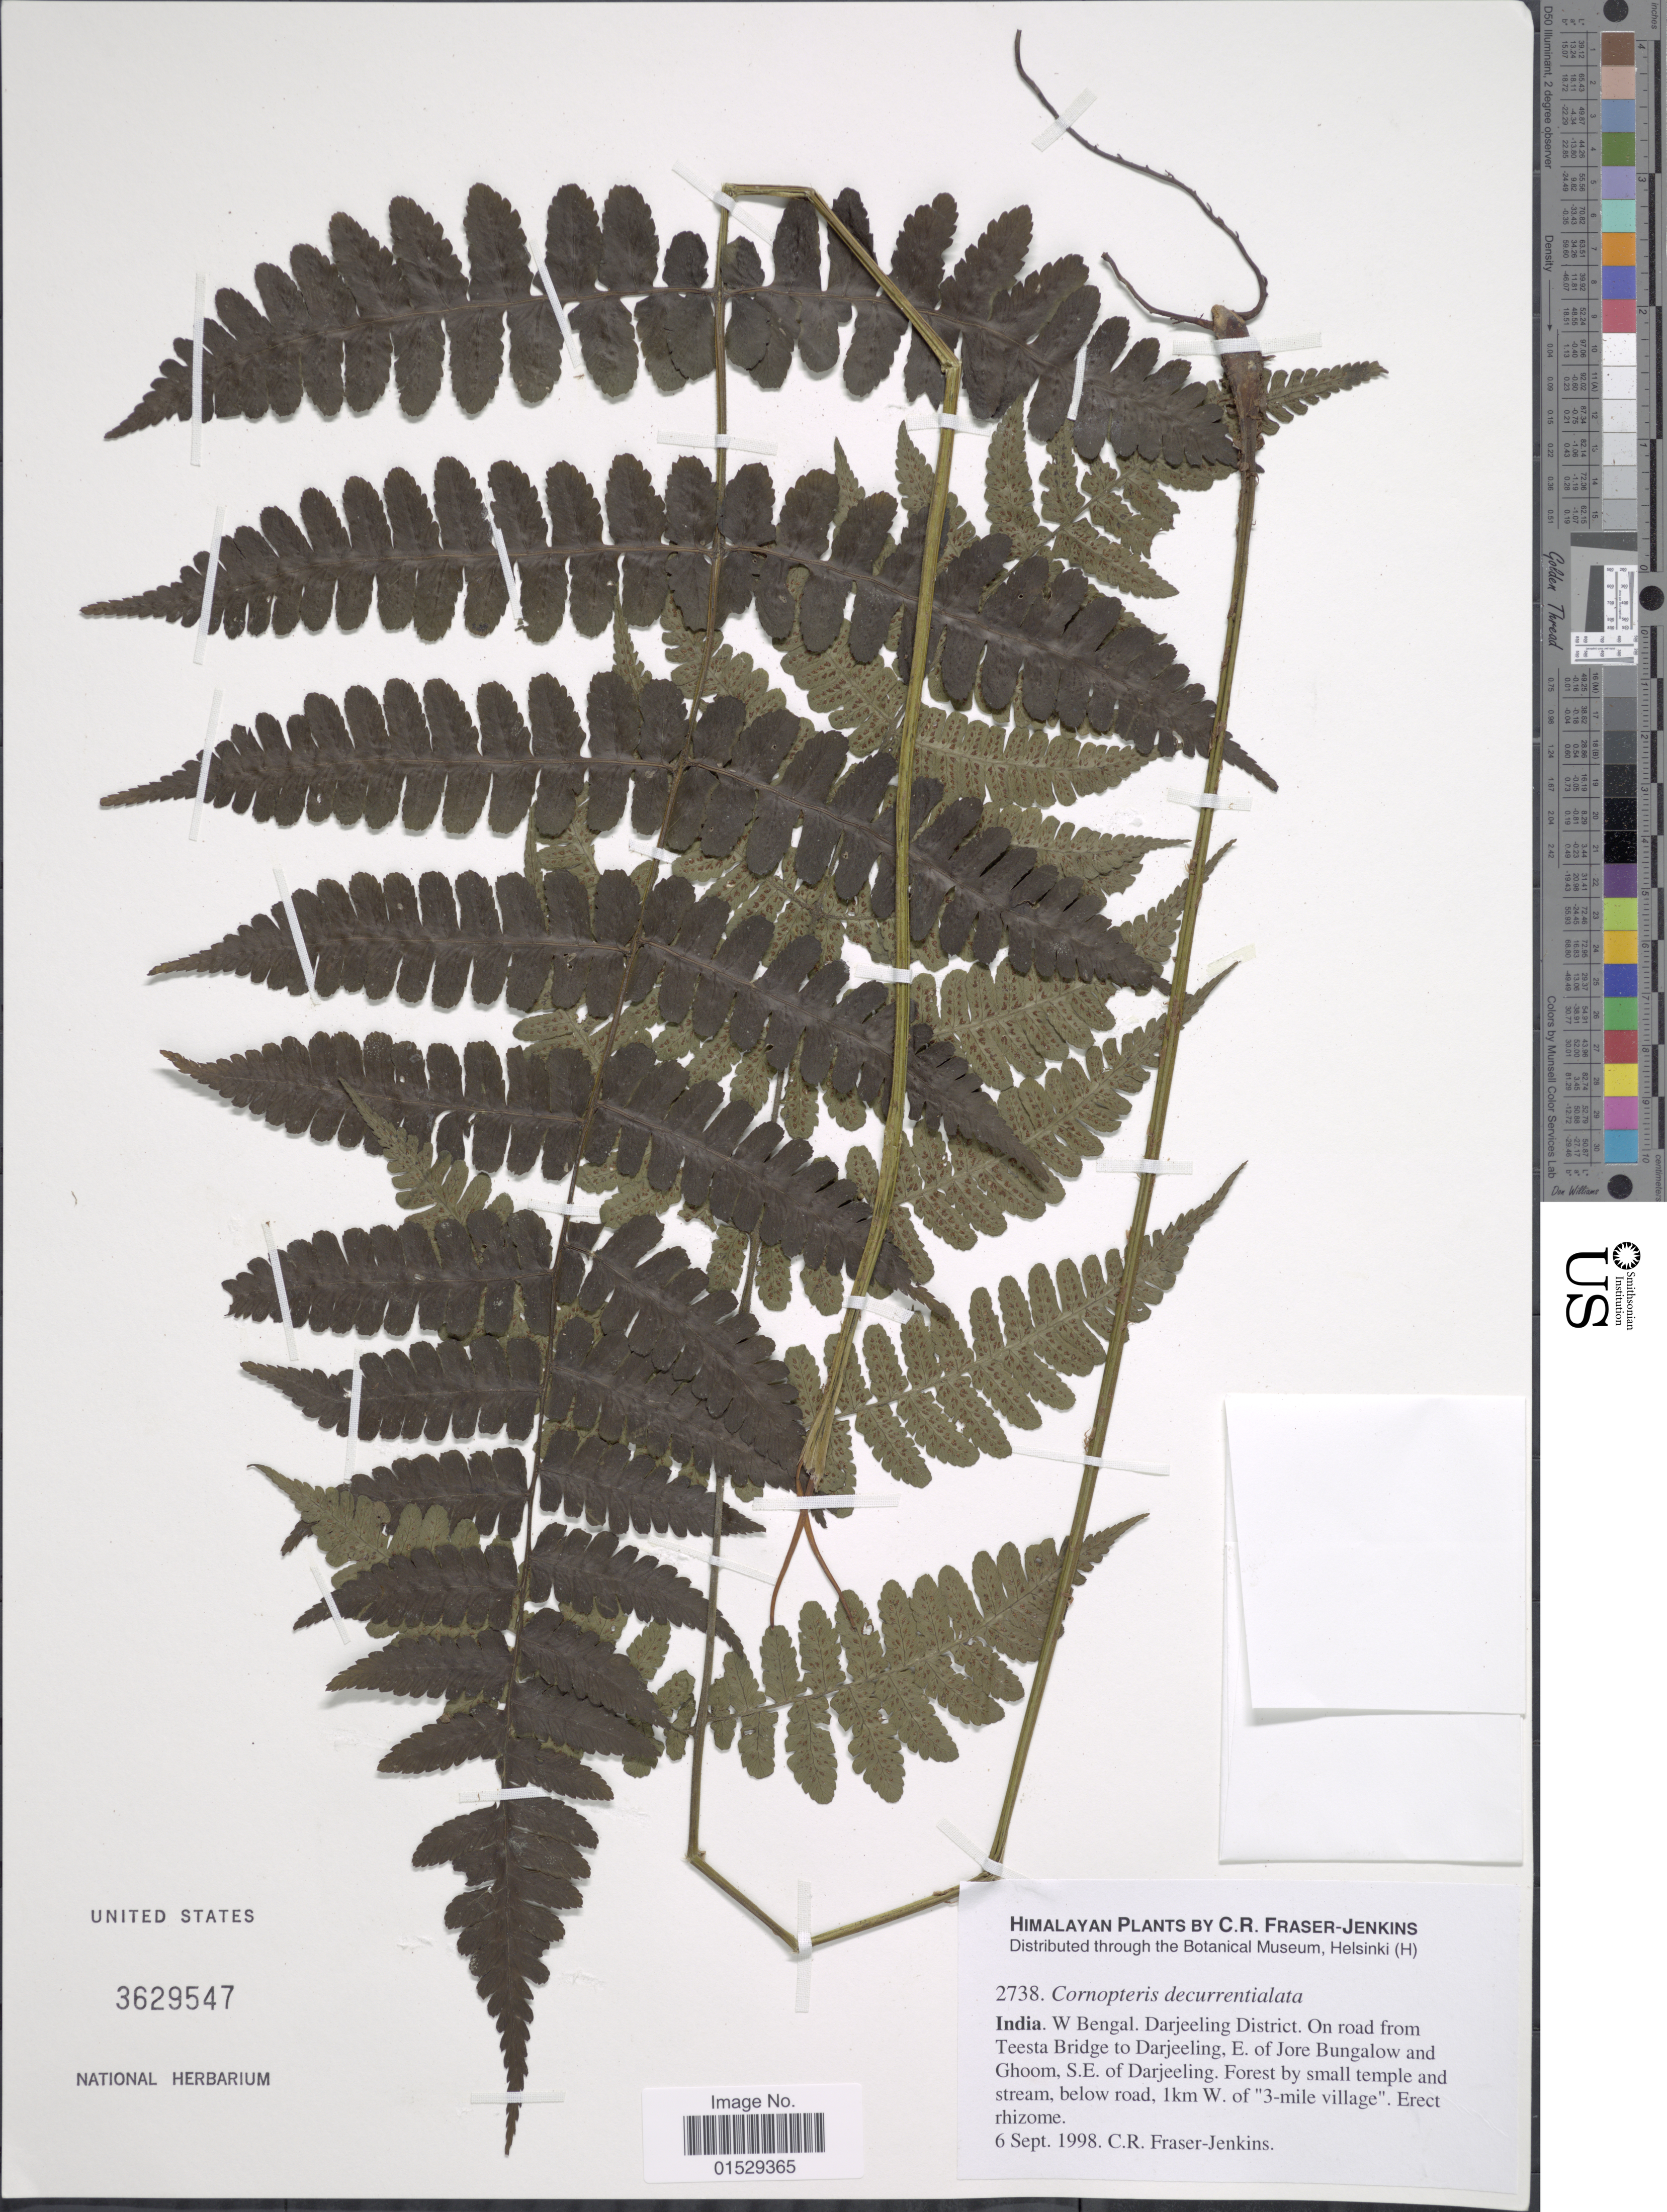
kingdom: Plantae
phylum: Tracheophyta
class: Polypodiopsida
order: Polypodiales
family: Athyriaceae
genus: Cornopteris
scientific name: Cornopteris decurrentialata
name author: (Hook.) Nakai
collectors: C. R. Fraser-Jenkins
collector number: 2738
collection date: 1998-09-06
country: India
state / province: West Bengal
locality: Himalaya, India, West Bengal, Darjeeling District, on road from Teesta Bridge to Darjeeling, E. of jore Bungalow and Ghoom, S. E. of Darjeeling, forested by small temple and stream, below road, 1 km W. of 3-mile village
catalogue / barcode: US 3629547